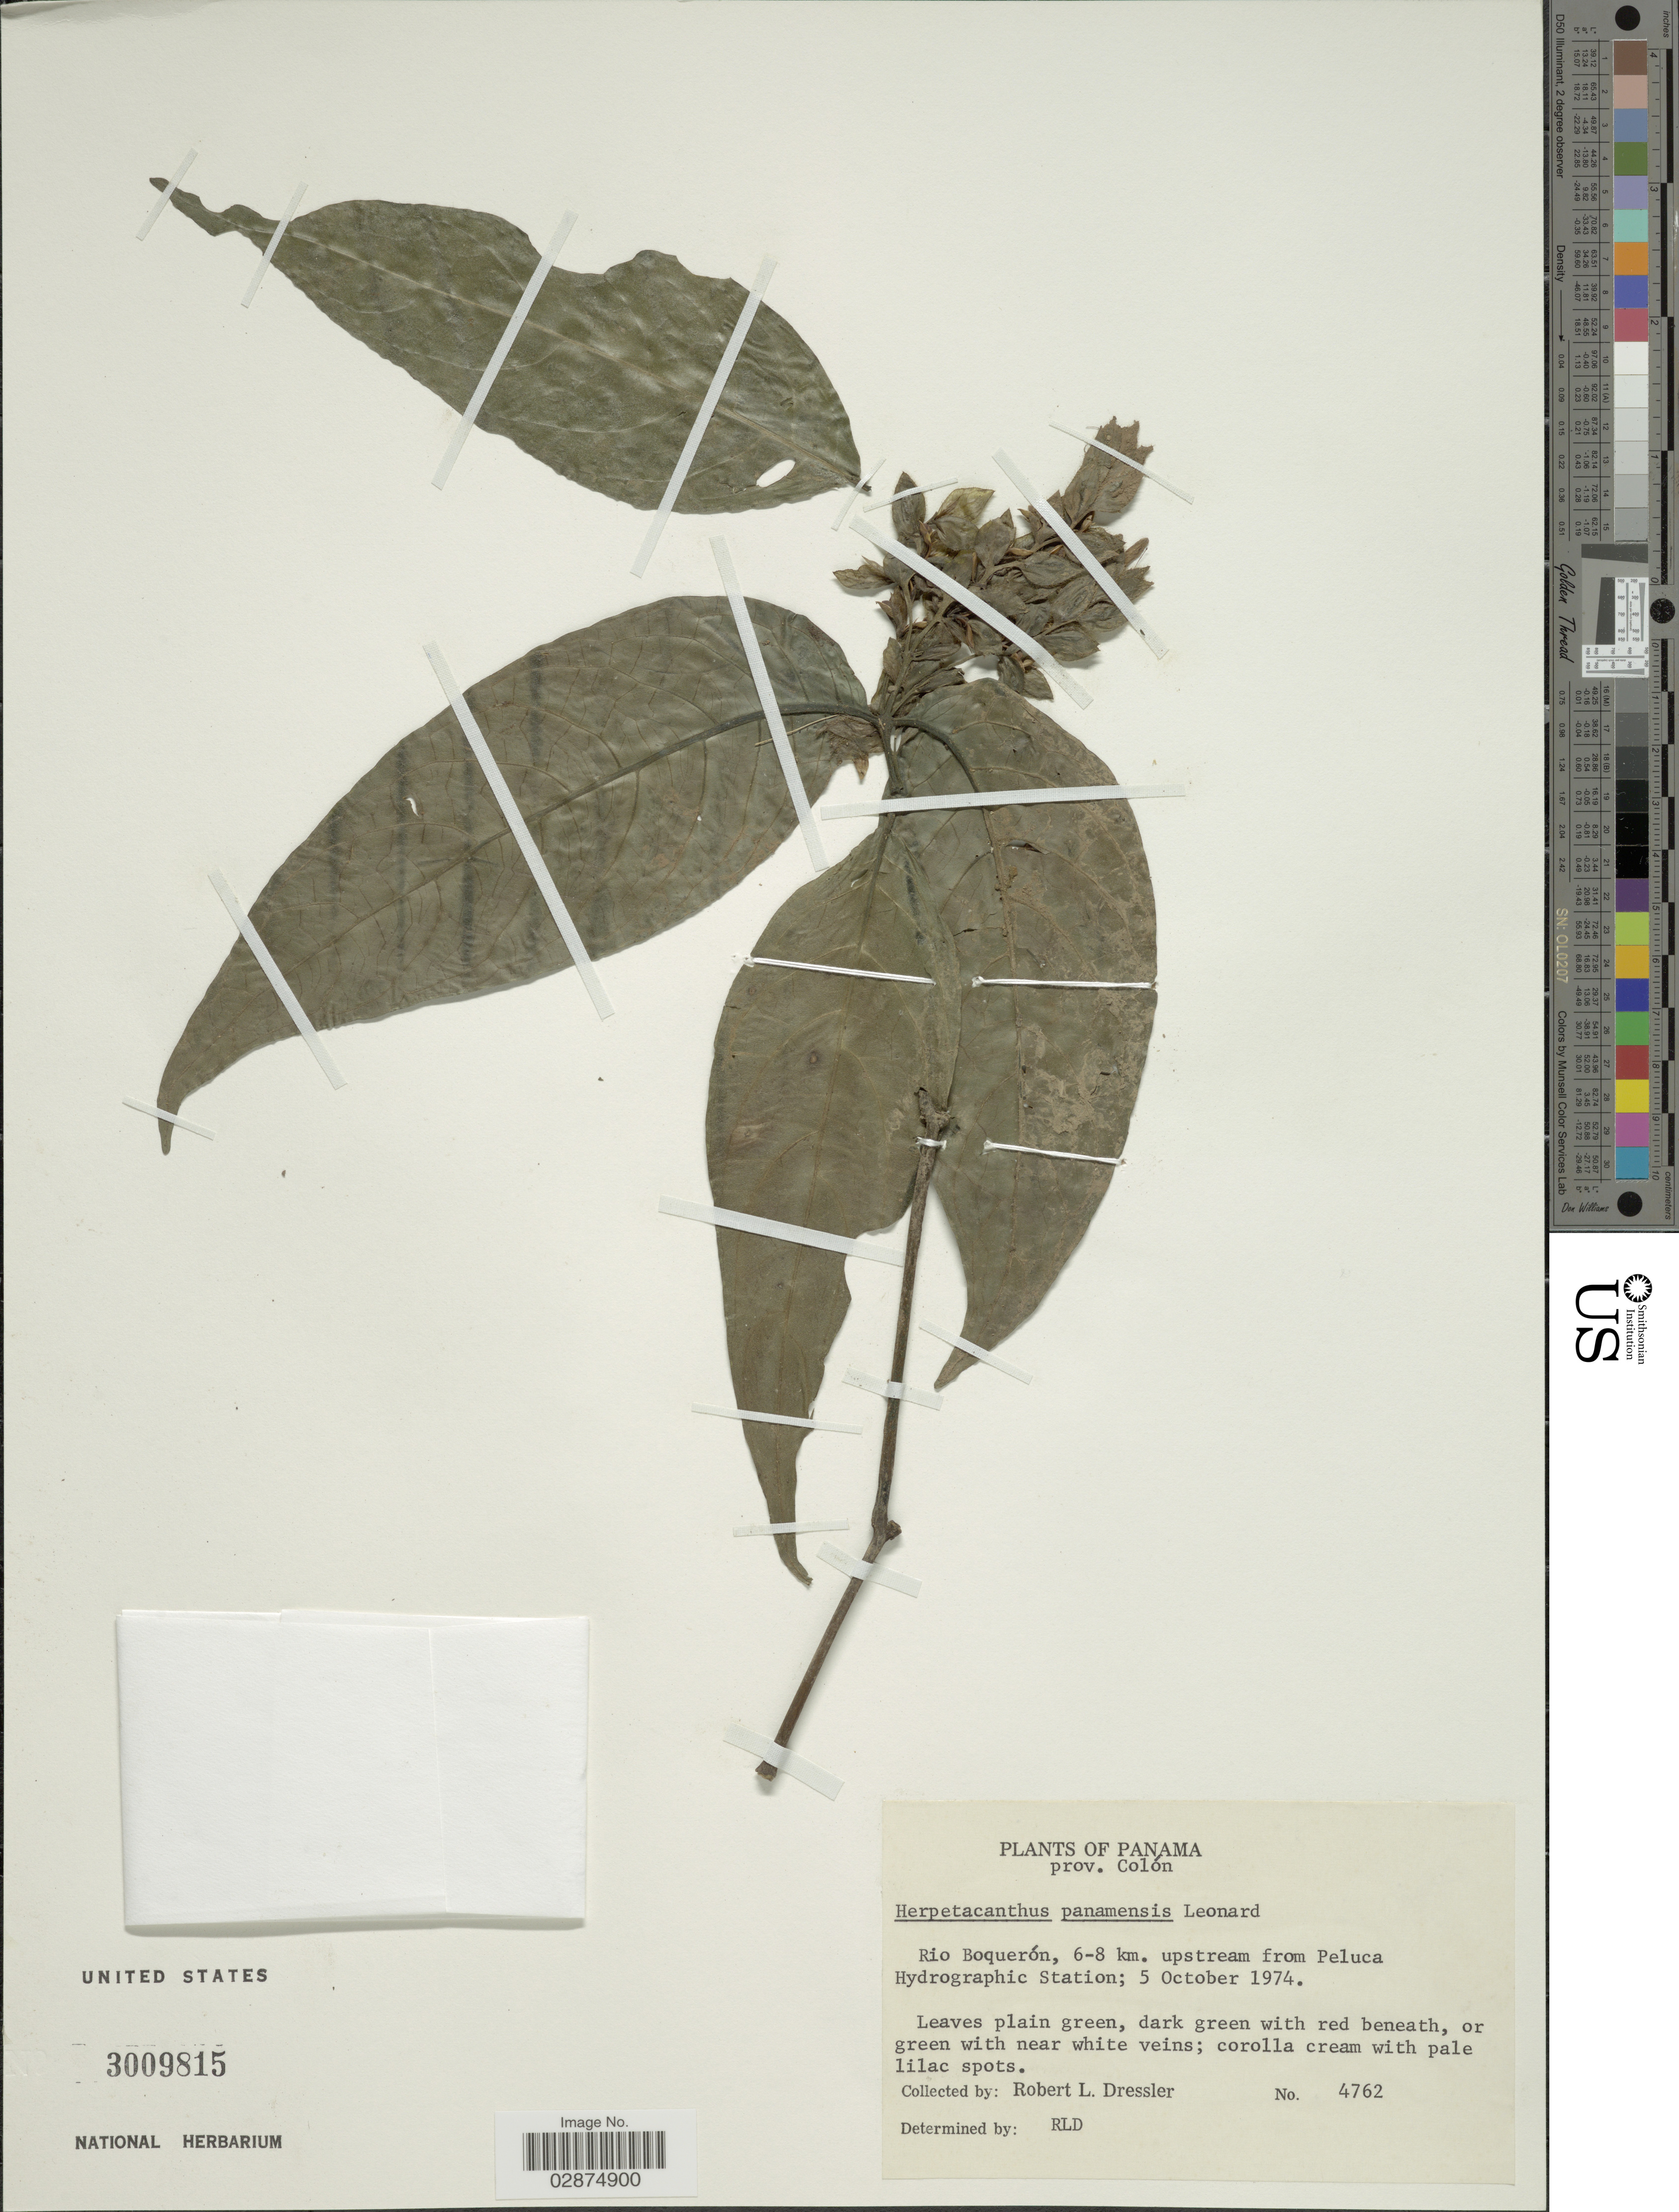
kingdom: Plantae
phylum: Tracheophyta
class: Magnoliopsida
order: Lamiales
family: Acanthaceae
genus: Herpetacanthus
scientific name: Herpetacanthus panamensis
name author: Leonard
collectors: R. Dressler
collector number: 4762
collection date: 1974-10-05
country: Panama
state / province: Colón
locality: Rio Boquerón, 6-8 km. upstream from Peluca Hydrographic Station.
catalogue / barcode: US 3009815